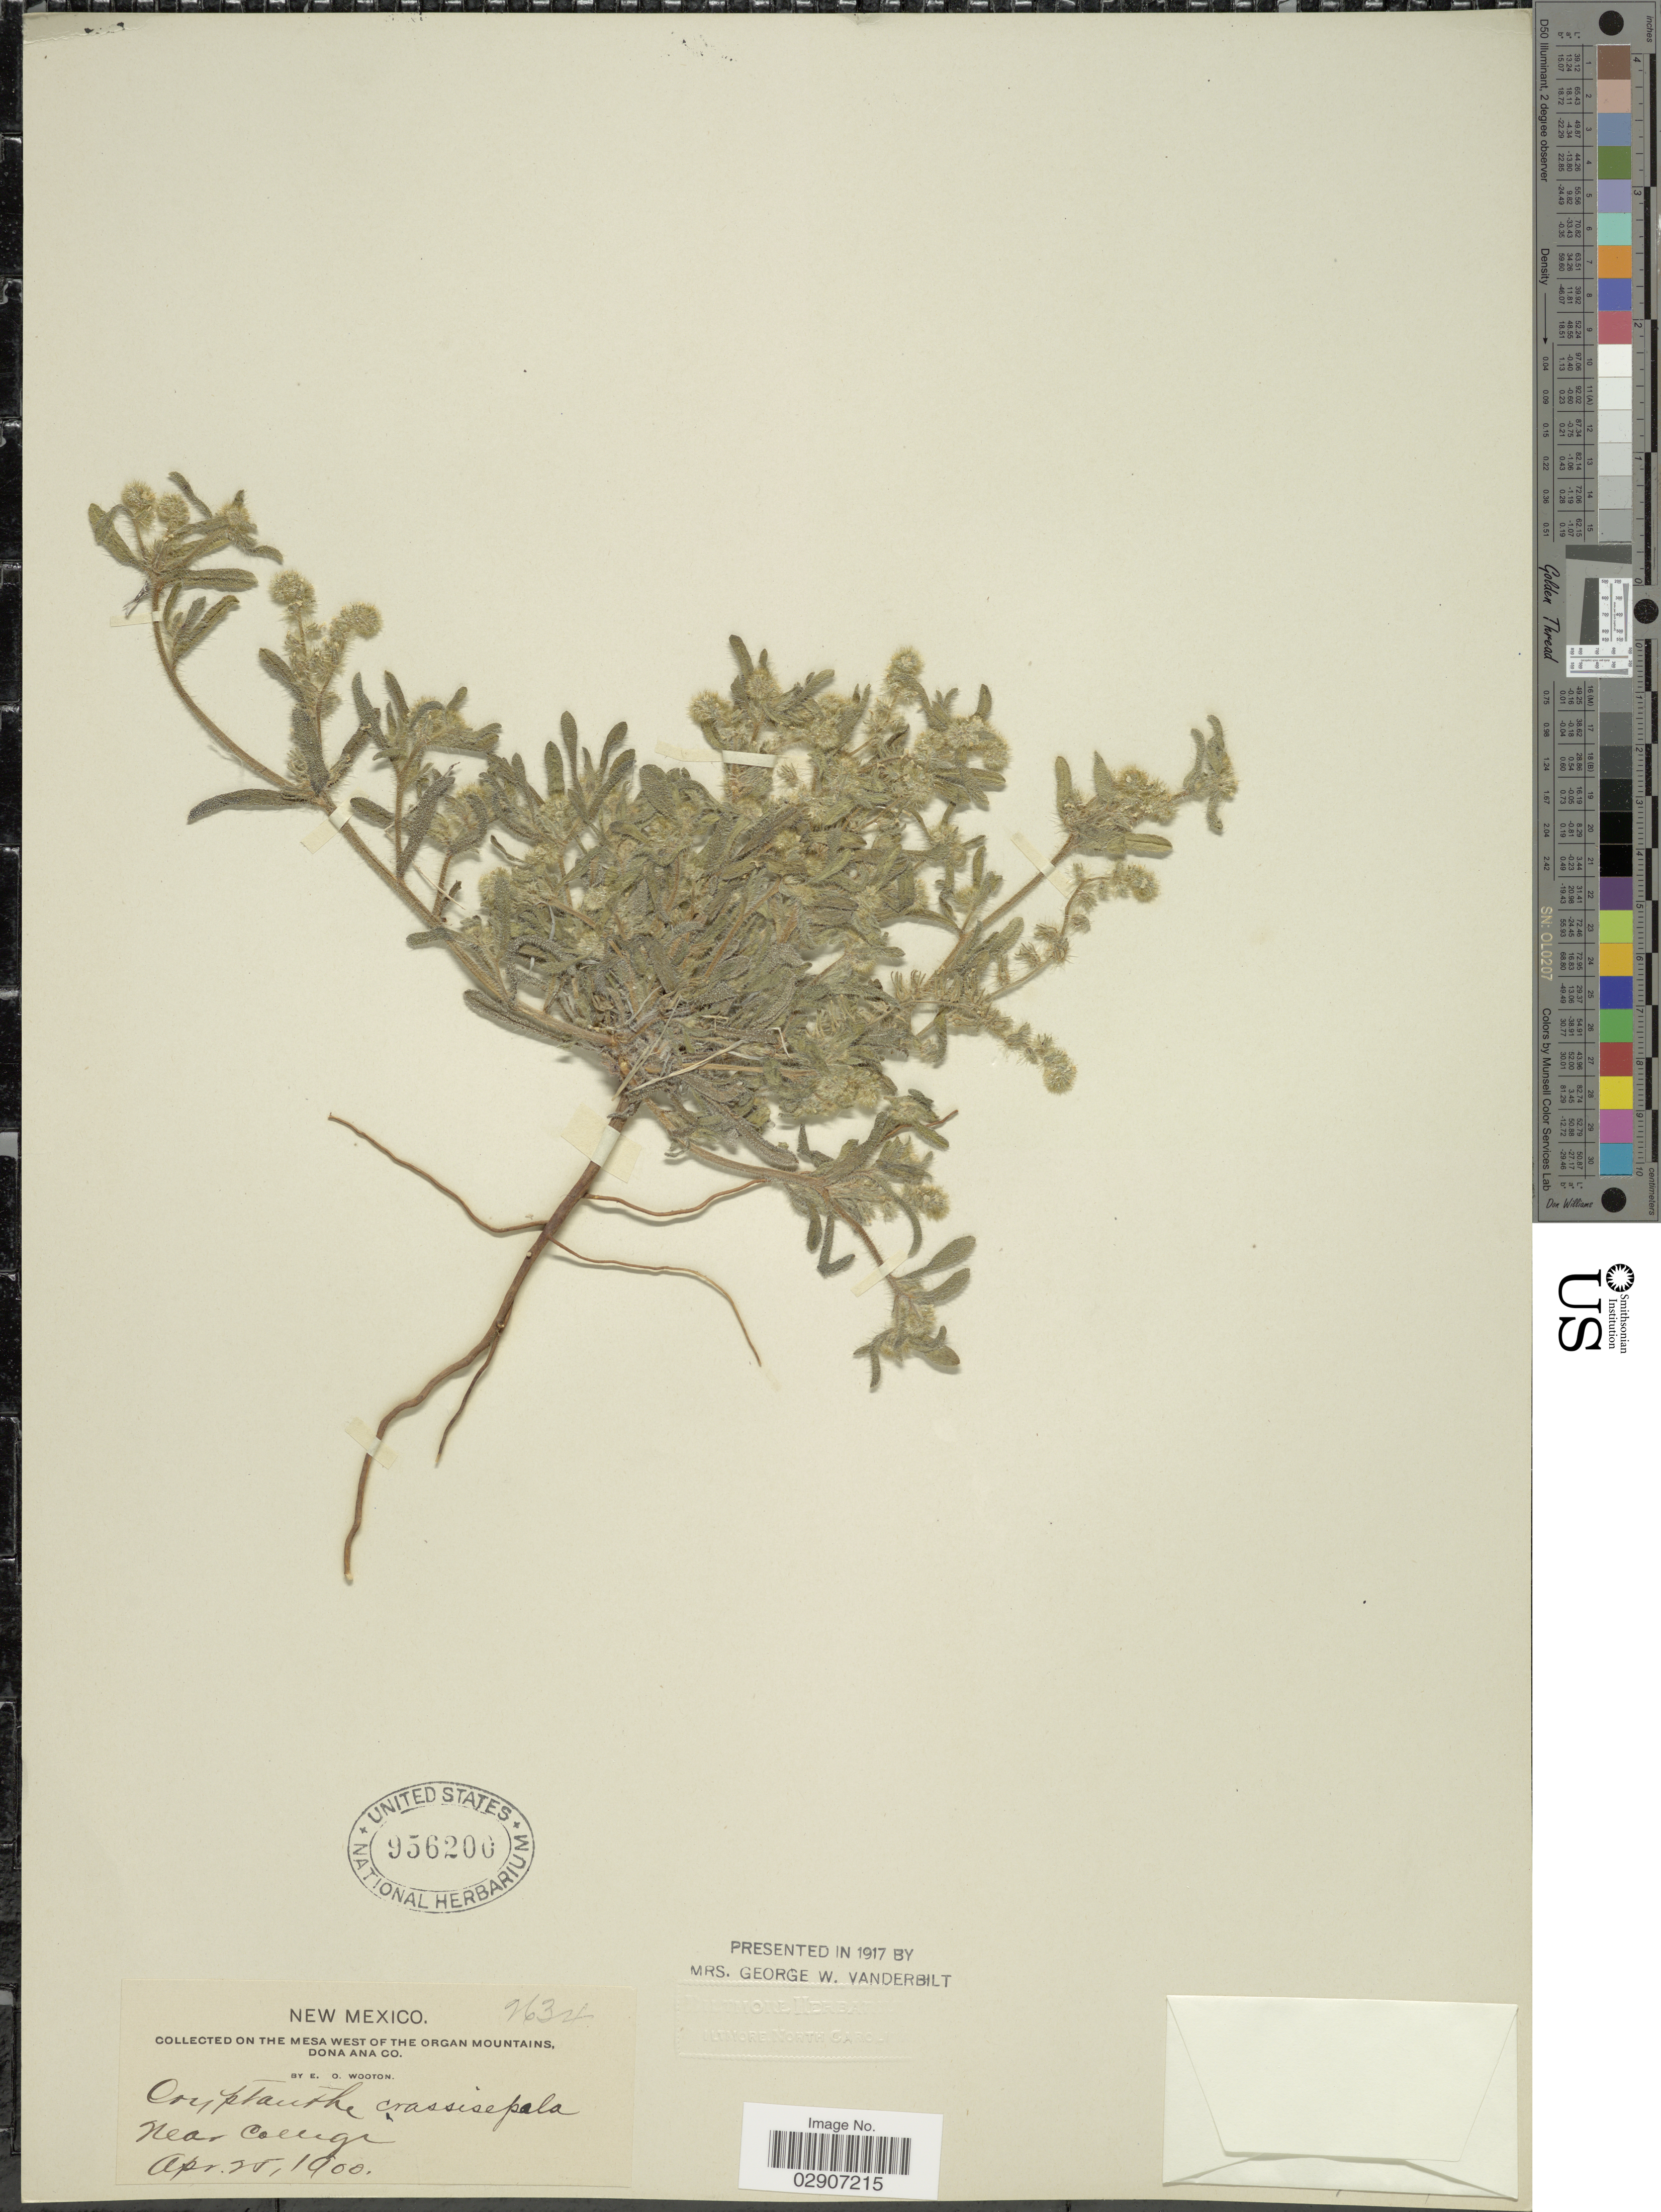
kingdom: Plantae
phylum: Tracheophyta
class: Magnoliopsida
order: Boraginales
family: Boraginaceae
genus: Cryptantha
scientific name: Cryptantha crassisepala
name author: (Torr. & A. Gray) Greene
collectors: E. O. Wooton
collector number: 2634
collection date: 1900-04-25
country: United States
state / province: New Mexico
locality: On the Mesa West of the Organ Mountains, Dona Ana Co., Near College.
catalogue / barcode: US 956200